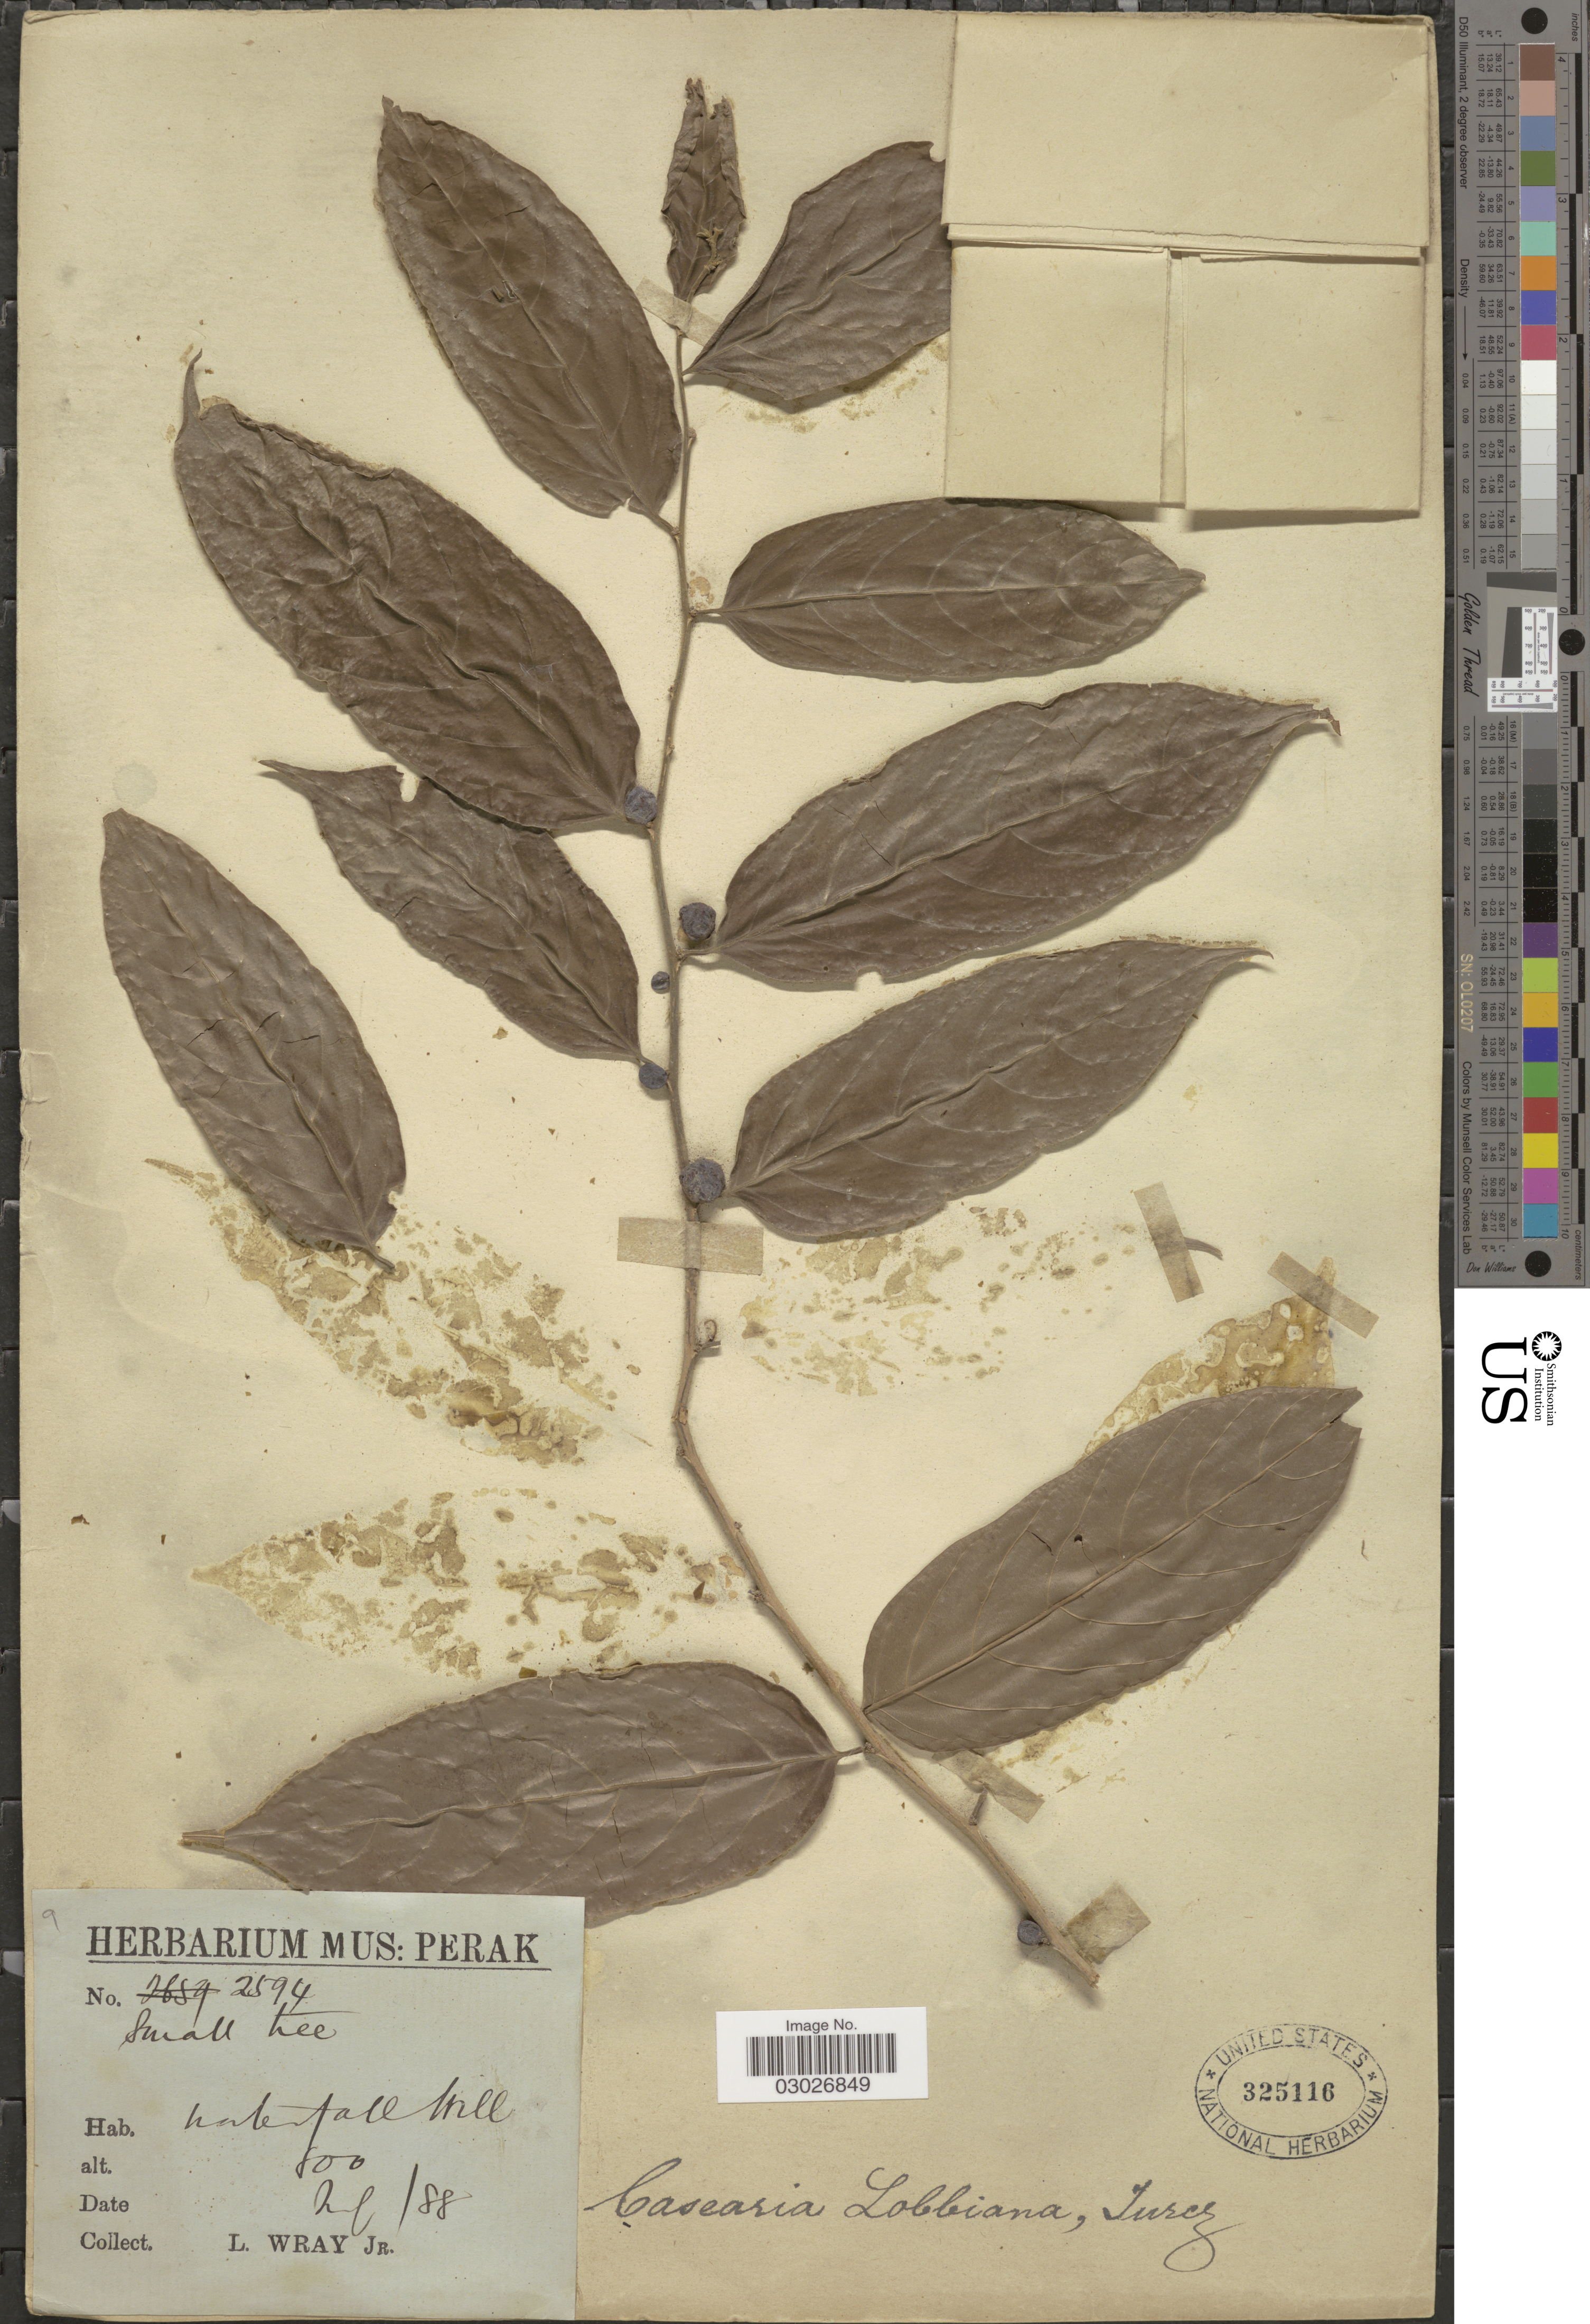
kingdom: Plantae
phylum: Tracheophyta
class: Magnoliopsida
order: Malpighiales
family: Salicaceae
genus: Casearia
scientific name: Casearia lobbiana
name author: Turcz.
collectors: L. Wray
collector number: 2594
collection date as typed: Transcribed d/m/y: /7/88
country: Malaysia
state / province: Perak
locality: Waterfall Hill.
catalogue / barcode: US 325116